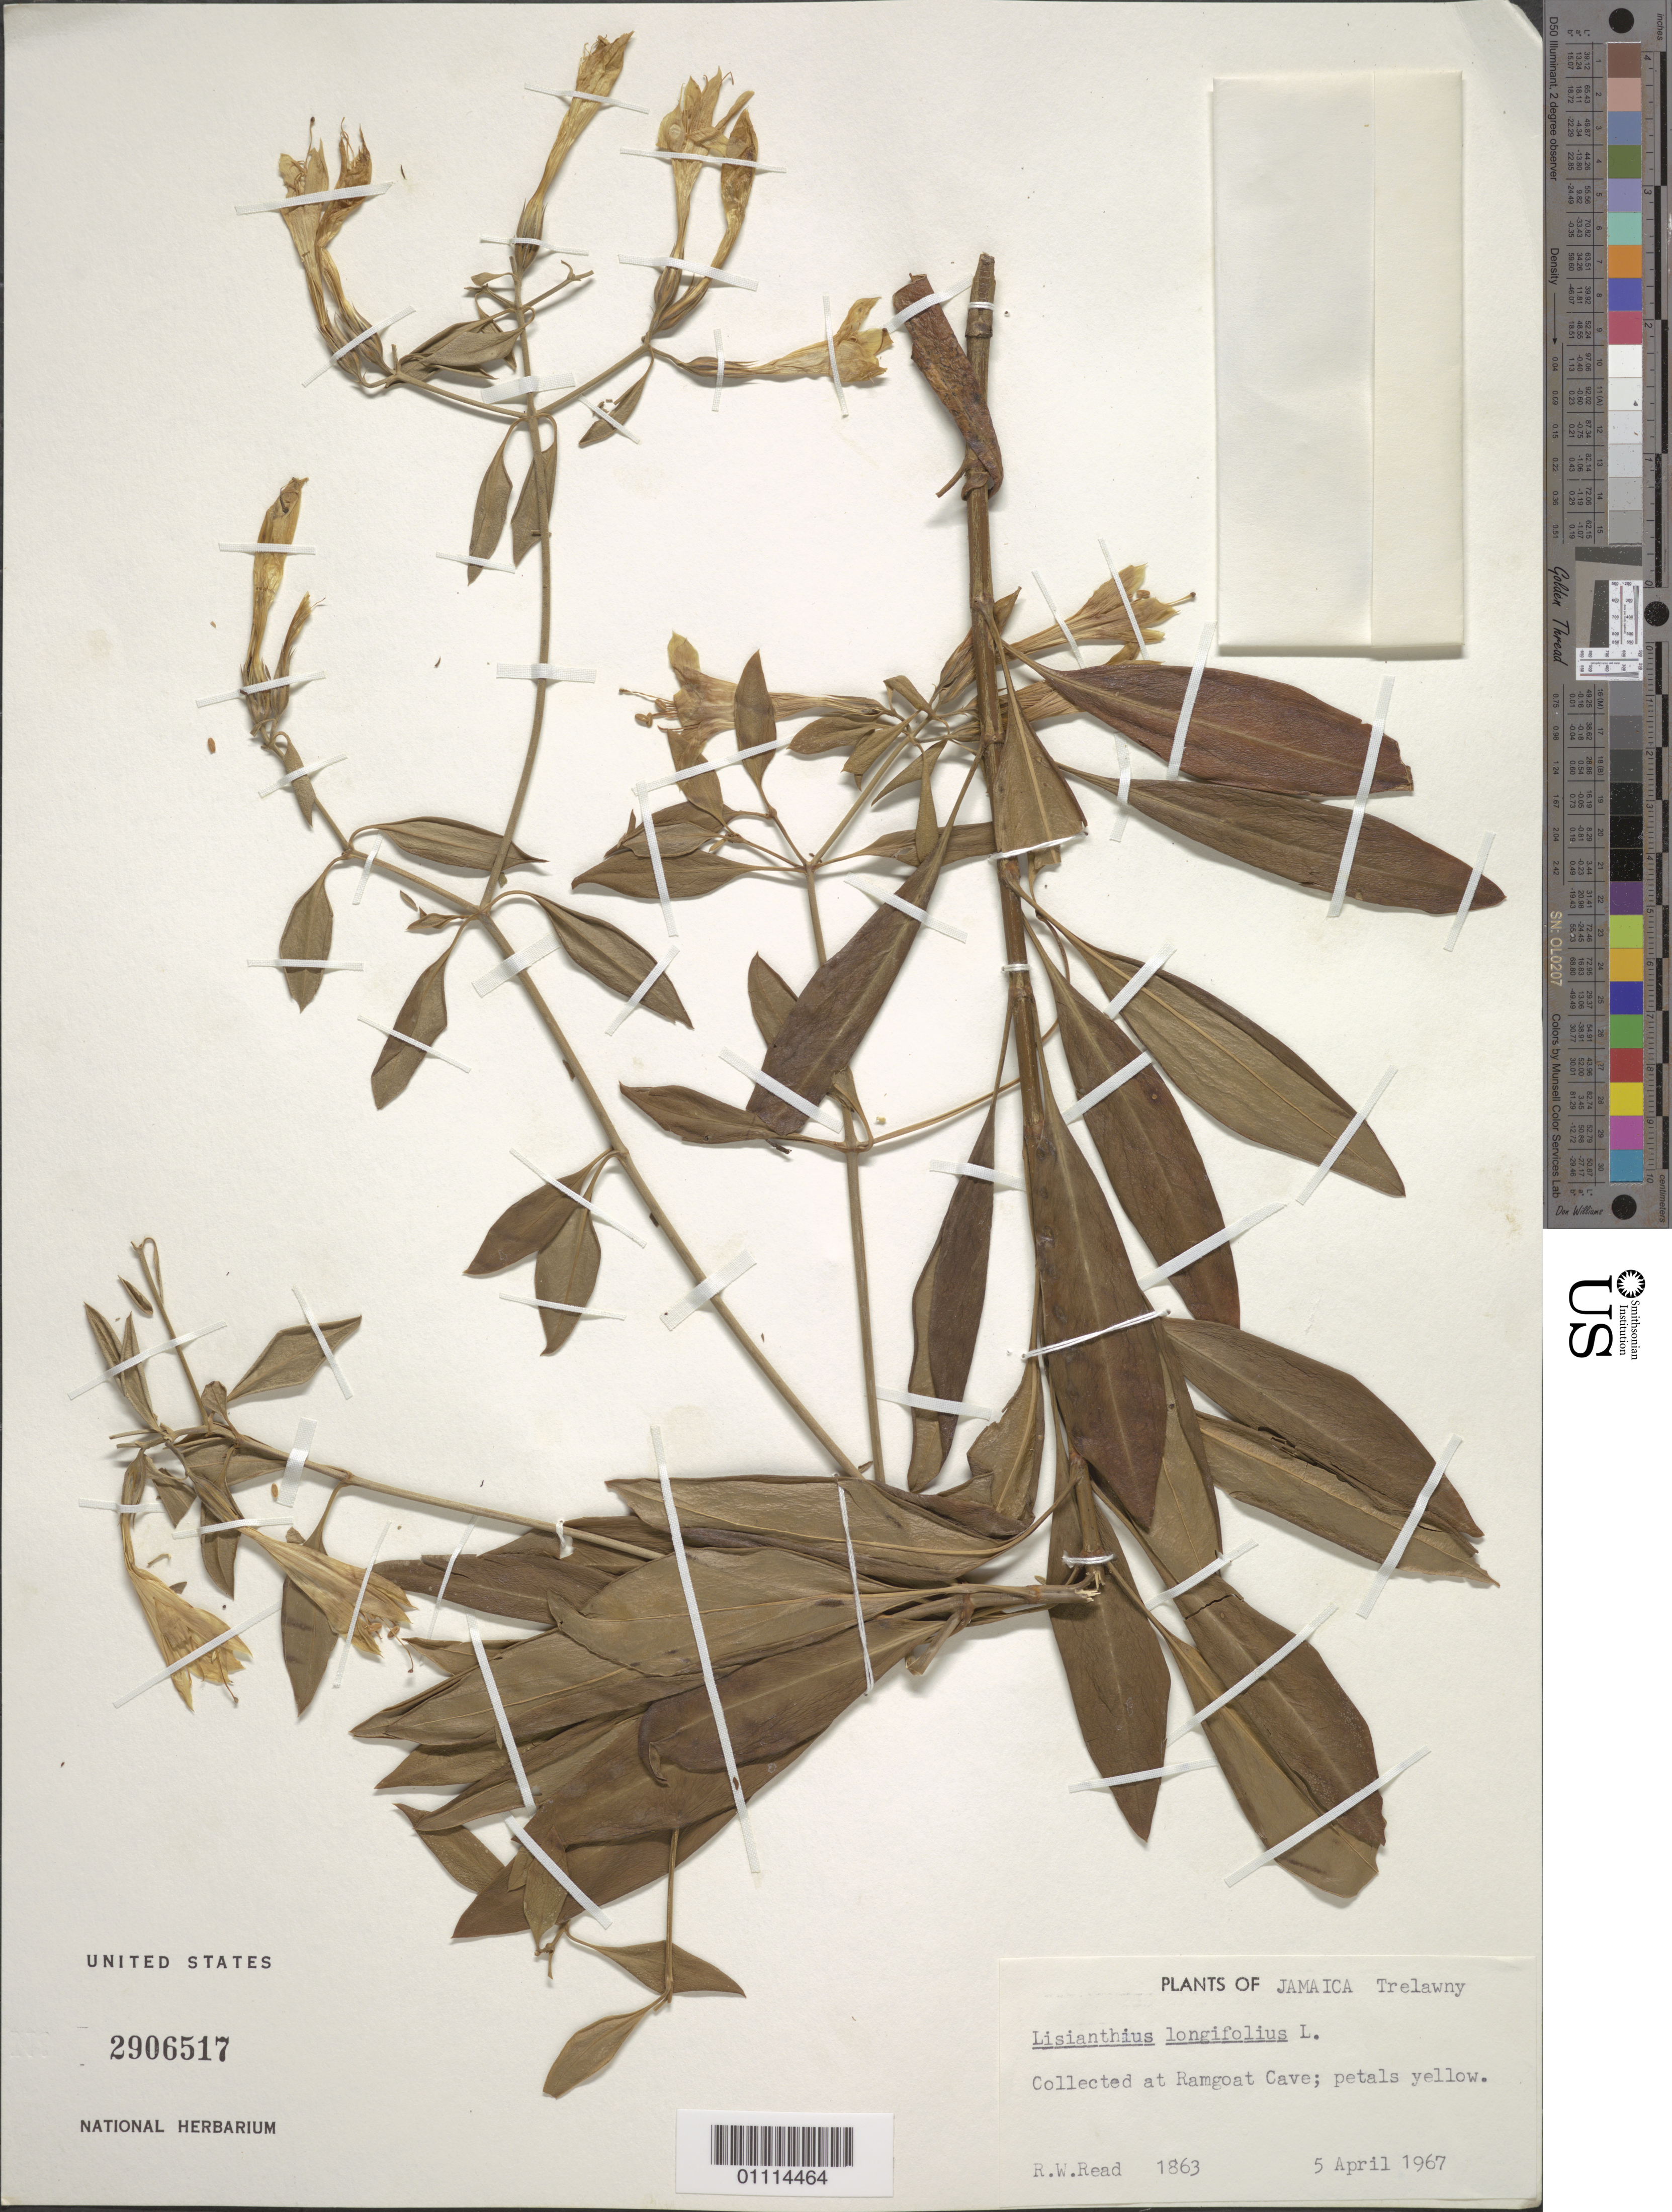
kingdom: Plantae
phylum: Tracheophyta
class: Magnoliopsida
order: Gentianales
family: Gentianaceae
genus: Lisianthius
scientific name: Lisianthius longifolius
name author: L.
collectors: R. W. Read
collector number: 1863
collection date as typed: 05 Apr 1967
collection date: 1967-04-05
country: Jamaica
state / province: Trelawny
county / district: Ramgoat Cave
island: Jamaica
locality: Collected at Ramgoat Cave.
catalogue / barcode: US 2906517